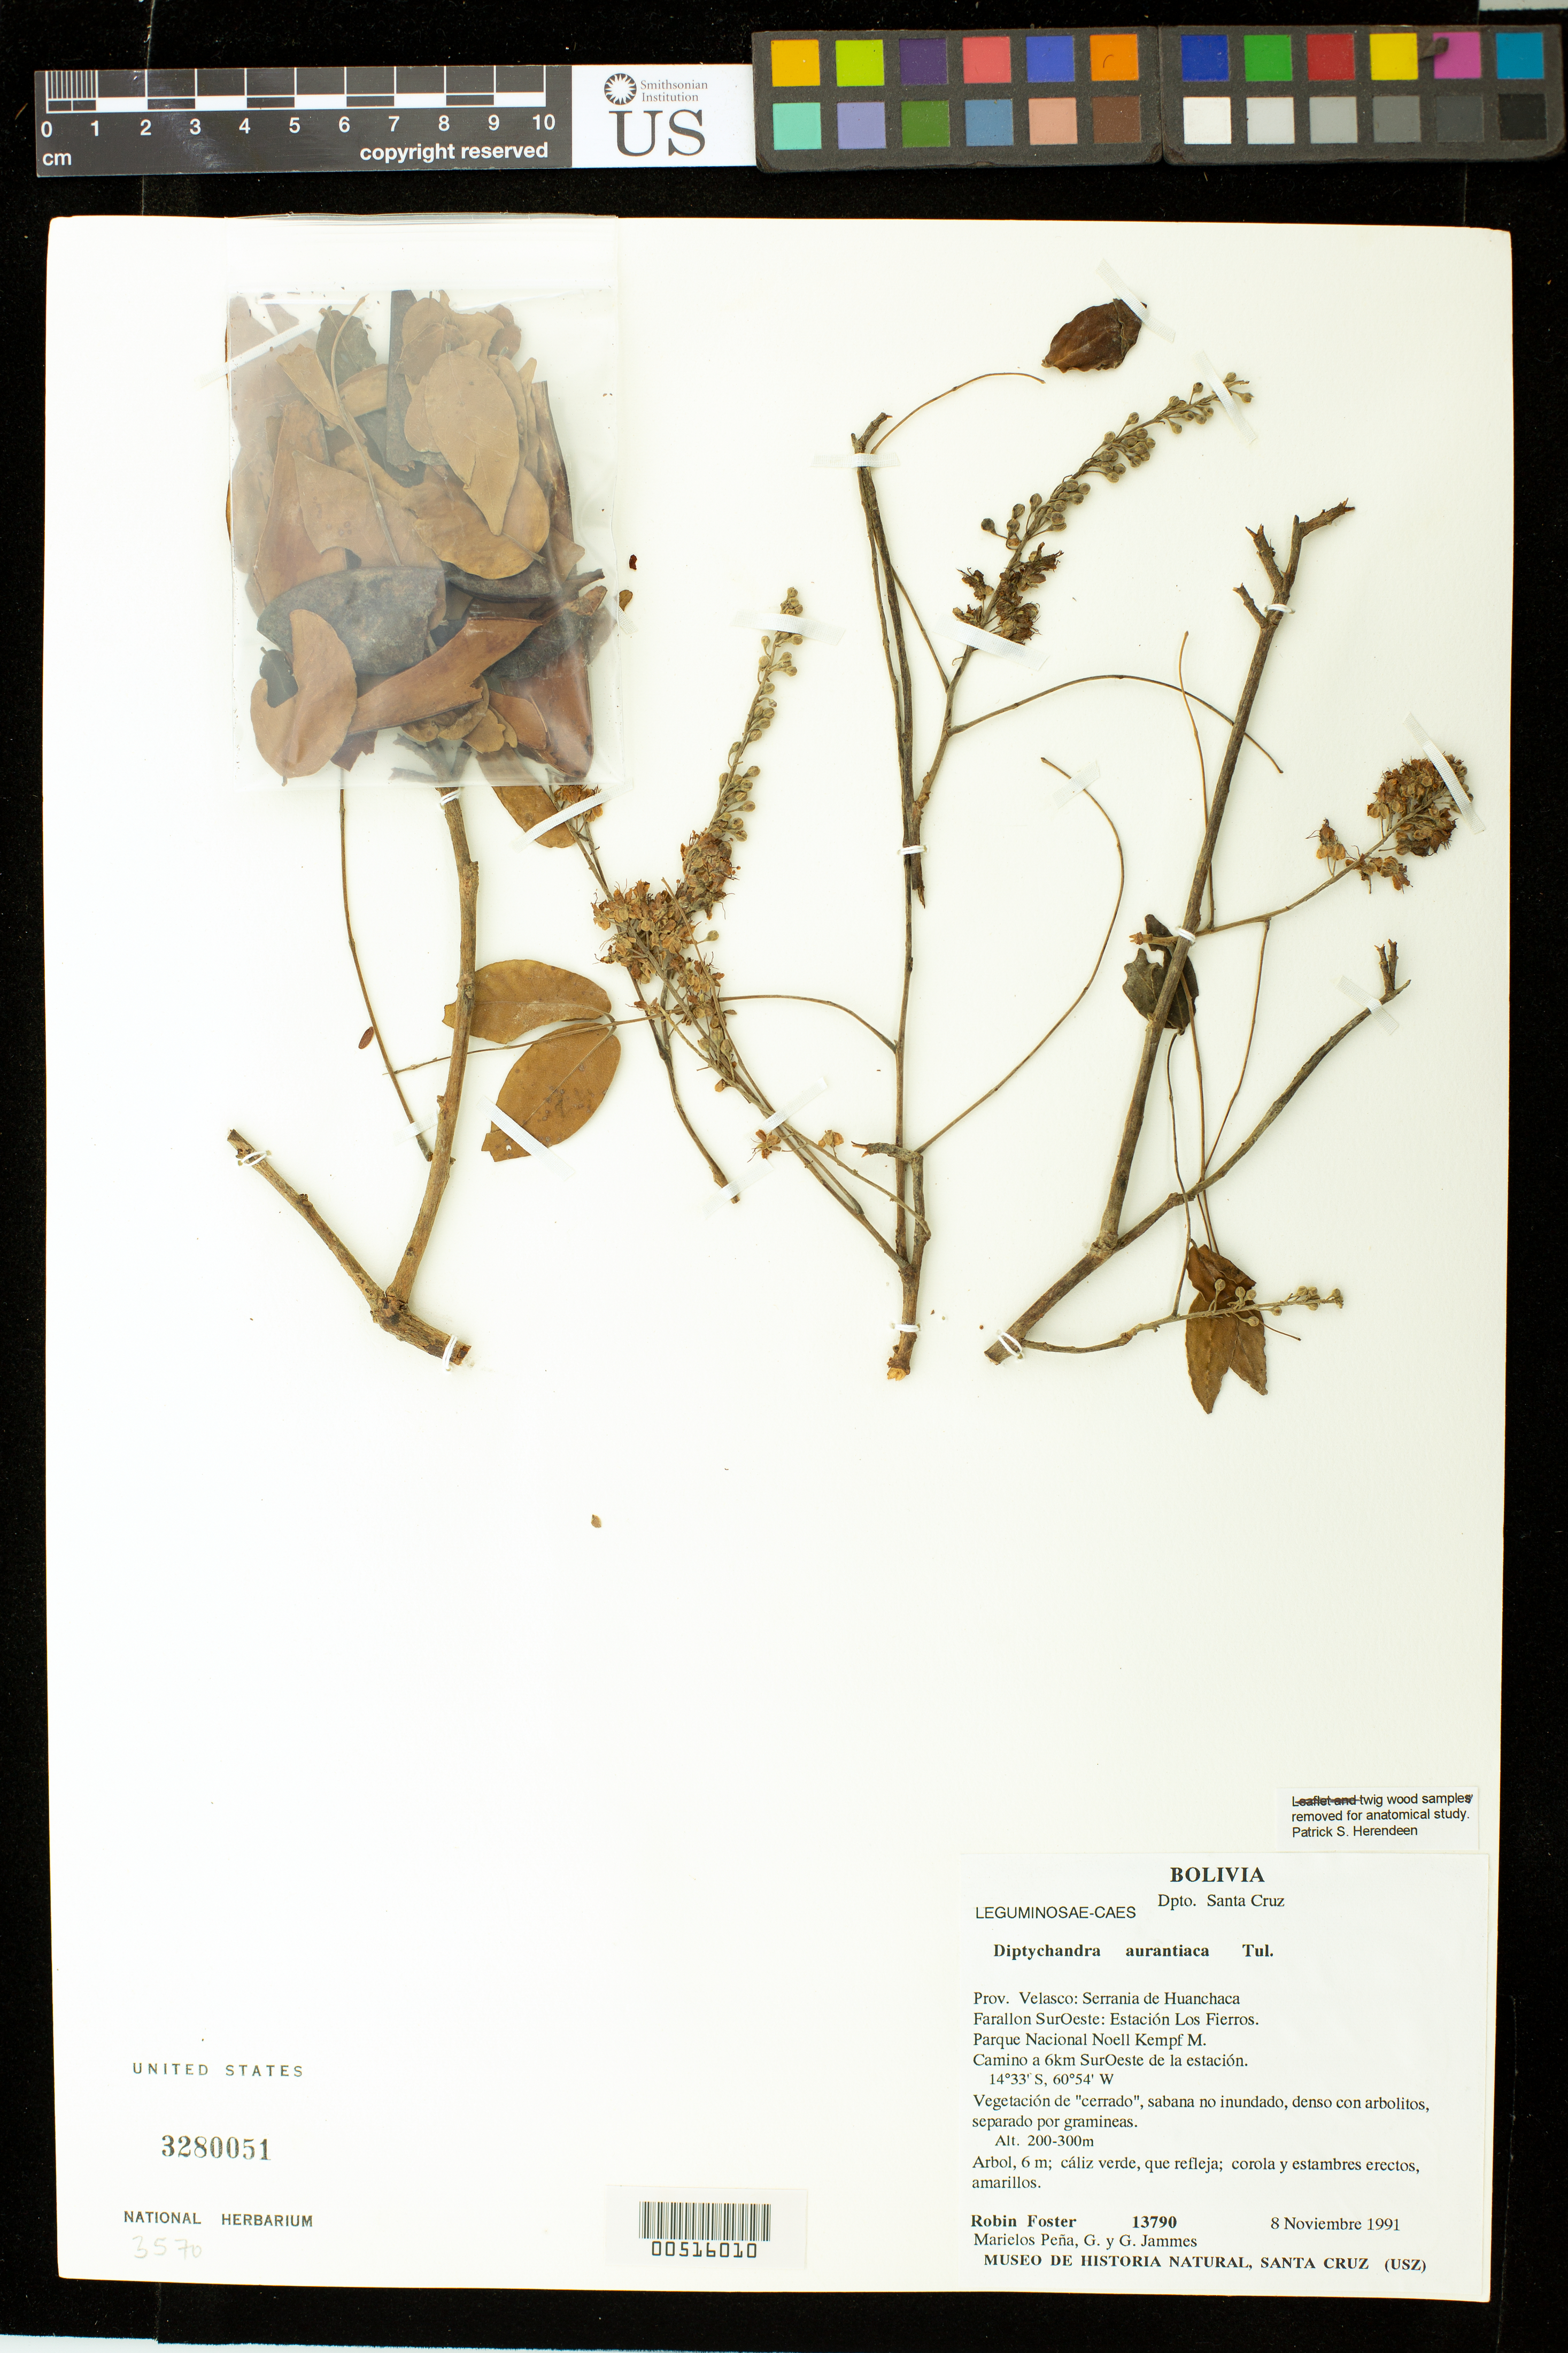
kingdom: Plantae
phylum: Tracheophyta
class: Magnoliopsida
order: Fabales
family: Fabaceae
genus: Diptychandra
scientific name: Diptychandra aurantiaca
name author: (Mart.) Tul.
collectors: R. Foster, M. Pena, G. Jammes & G. Jammes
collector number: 13790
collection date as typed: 08 Nov 1991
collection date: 1991-11-08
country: Bolivia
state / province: Santa Cruz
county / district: Velasco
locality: Serrania de Huanchaca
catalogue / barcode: US 3280051